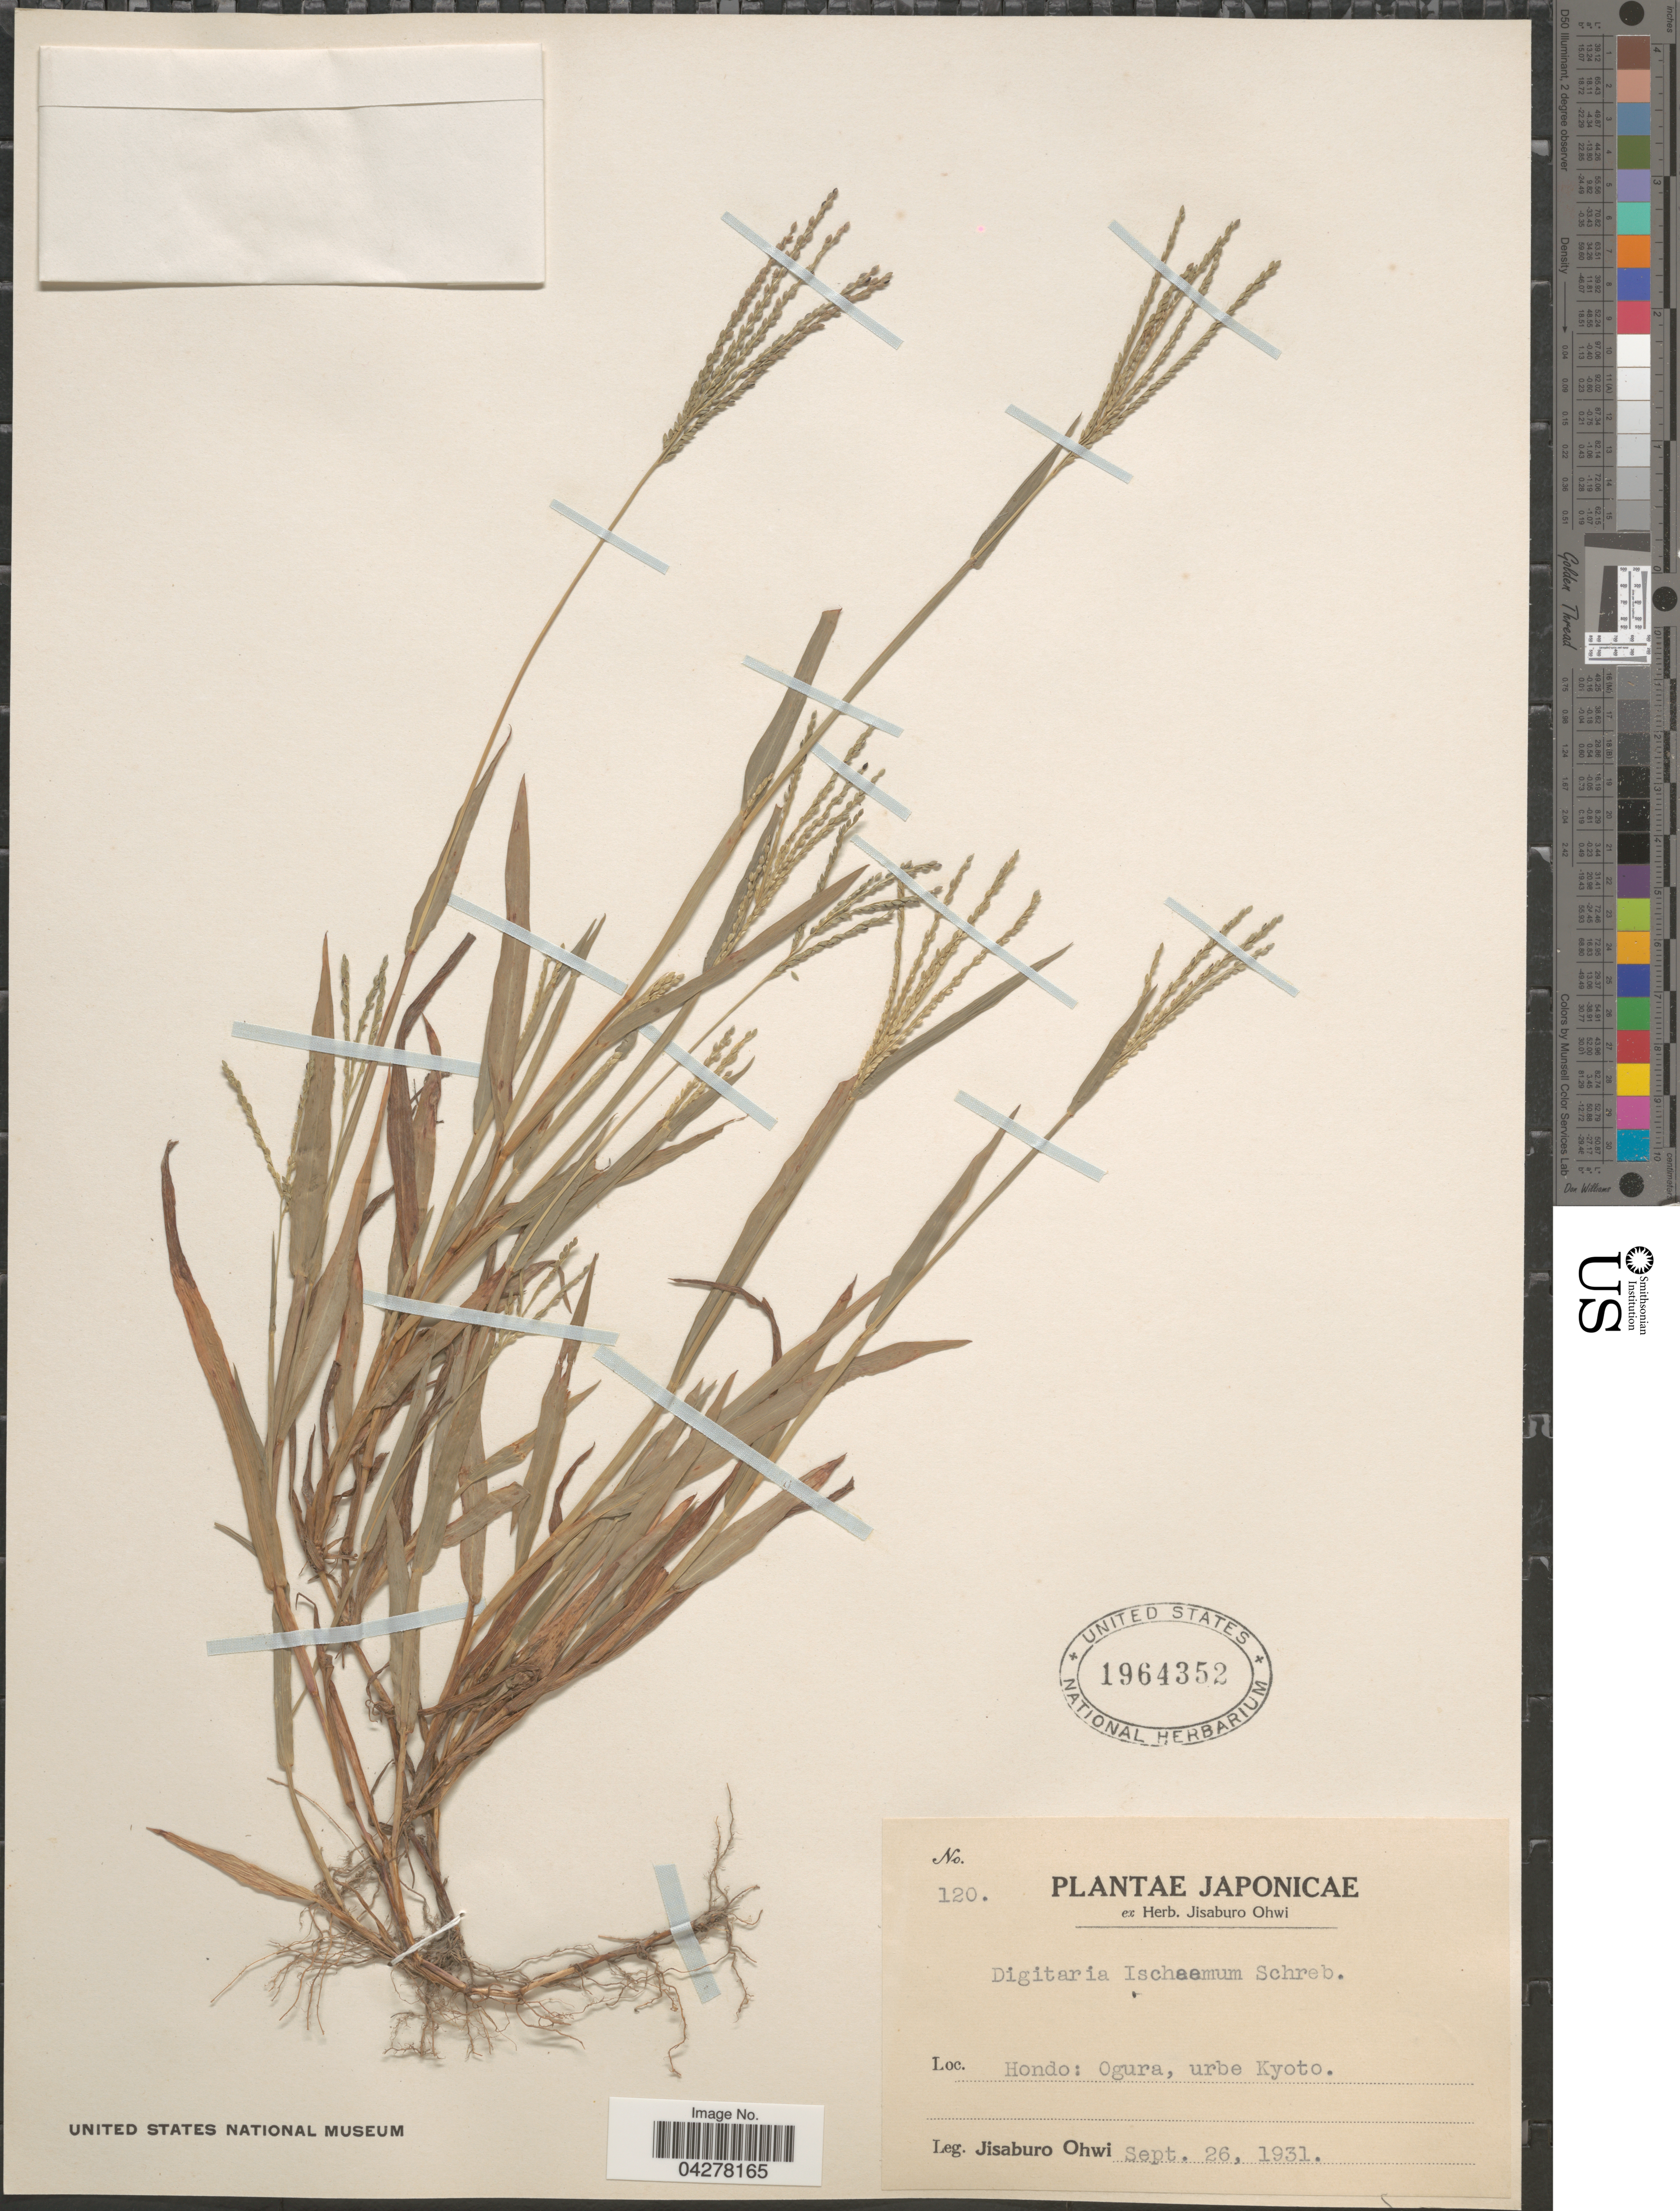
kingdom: Plantae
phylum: Tracheophyta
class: Liliopsida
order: Poales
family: Poaceae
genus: Digitaria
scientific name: Digitaria ischaemum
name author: (Schreber) Schreber ex Muhl.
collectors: J. Ohwi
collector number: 120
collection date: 1931-09-26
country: Japan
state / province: Kyoto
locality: Japonicae. Hondo: Ogura, urbe Kyoto.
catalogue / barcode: US 1964352